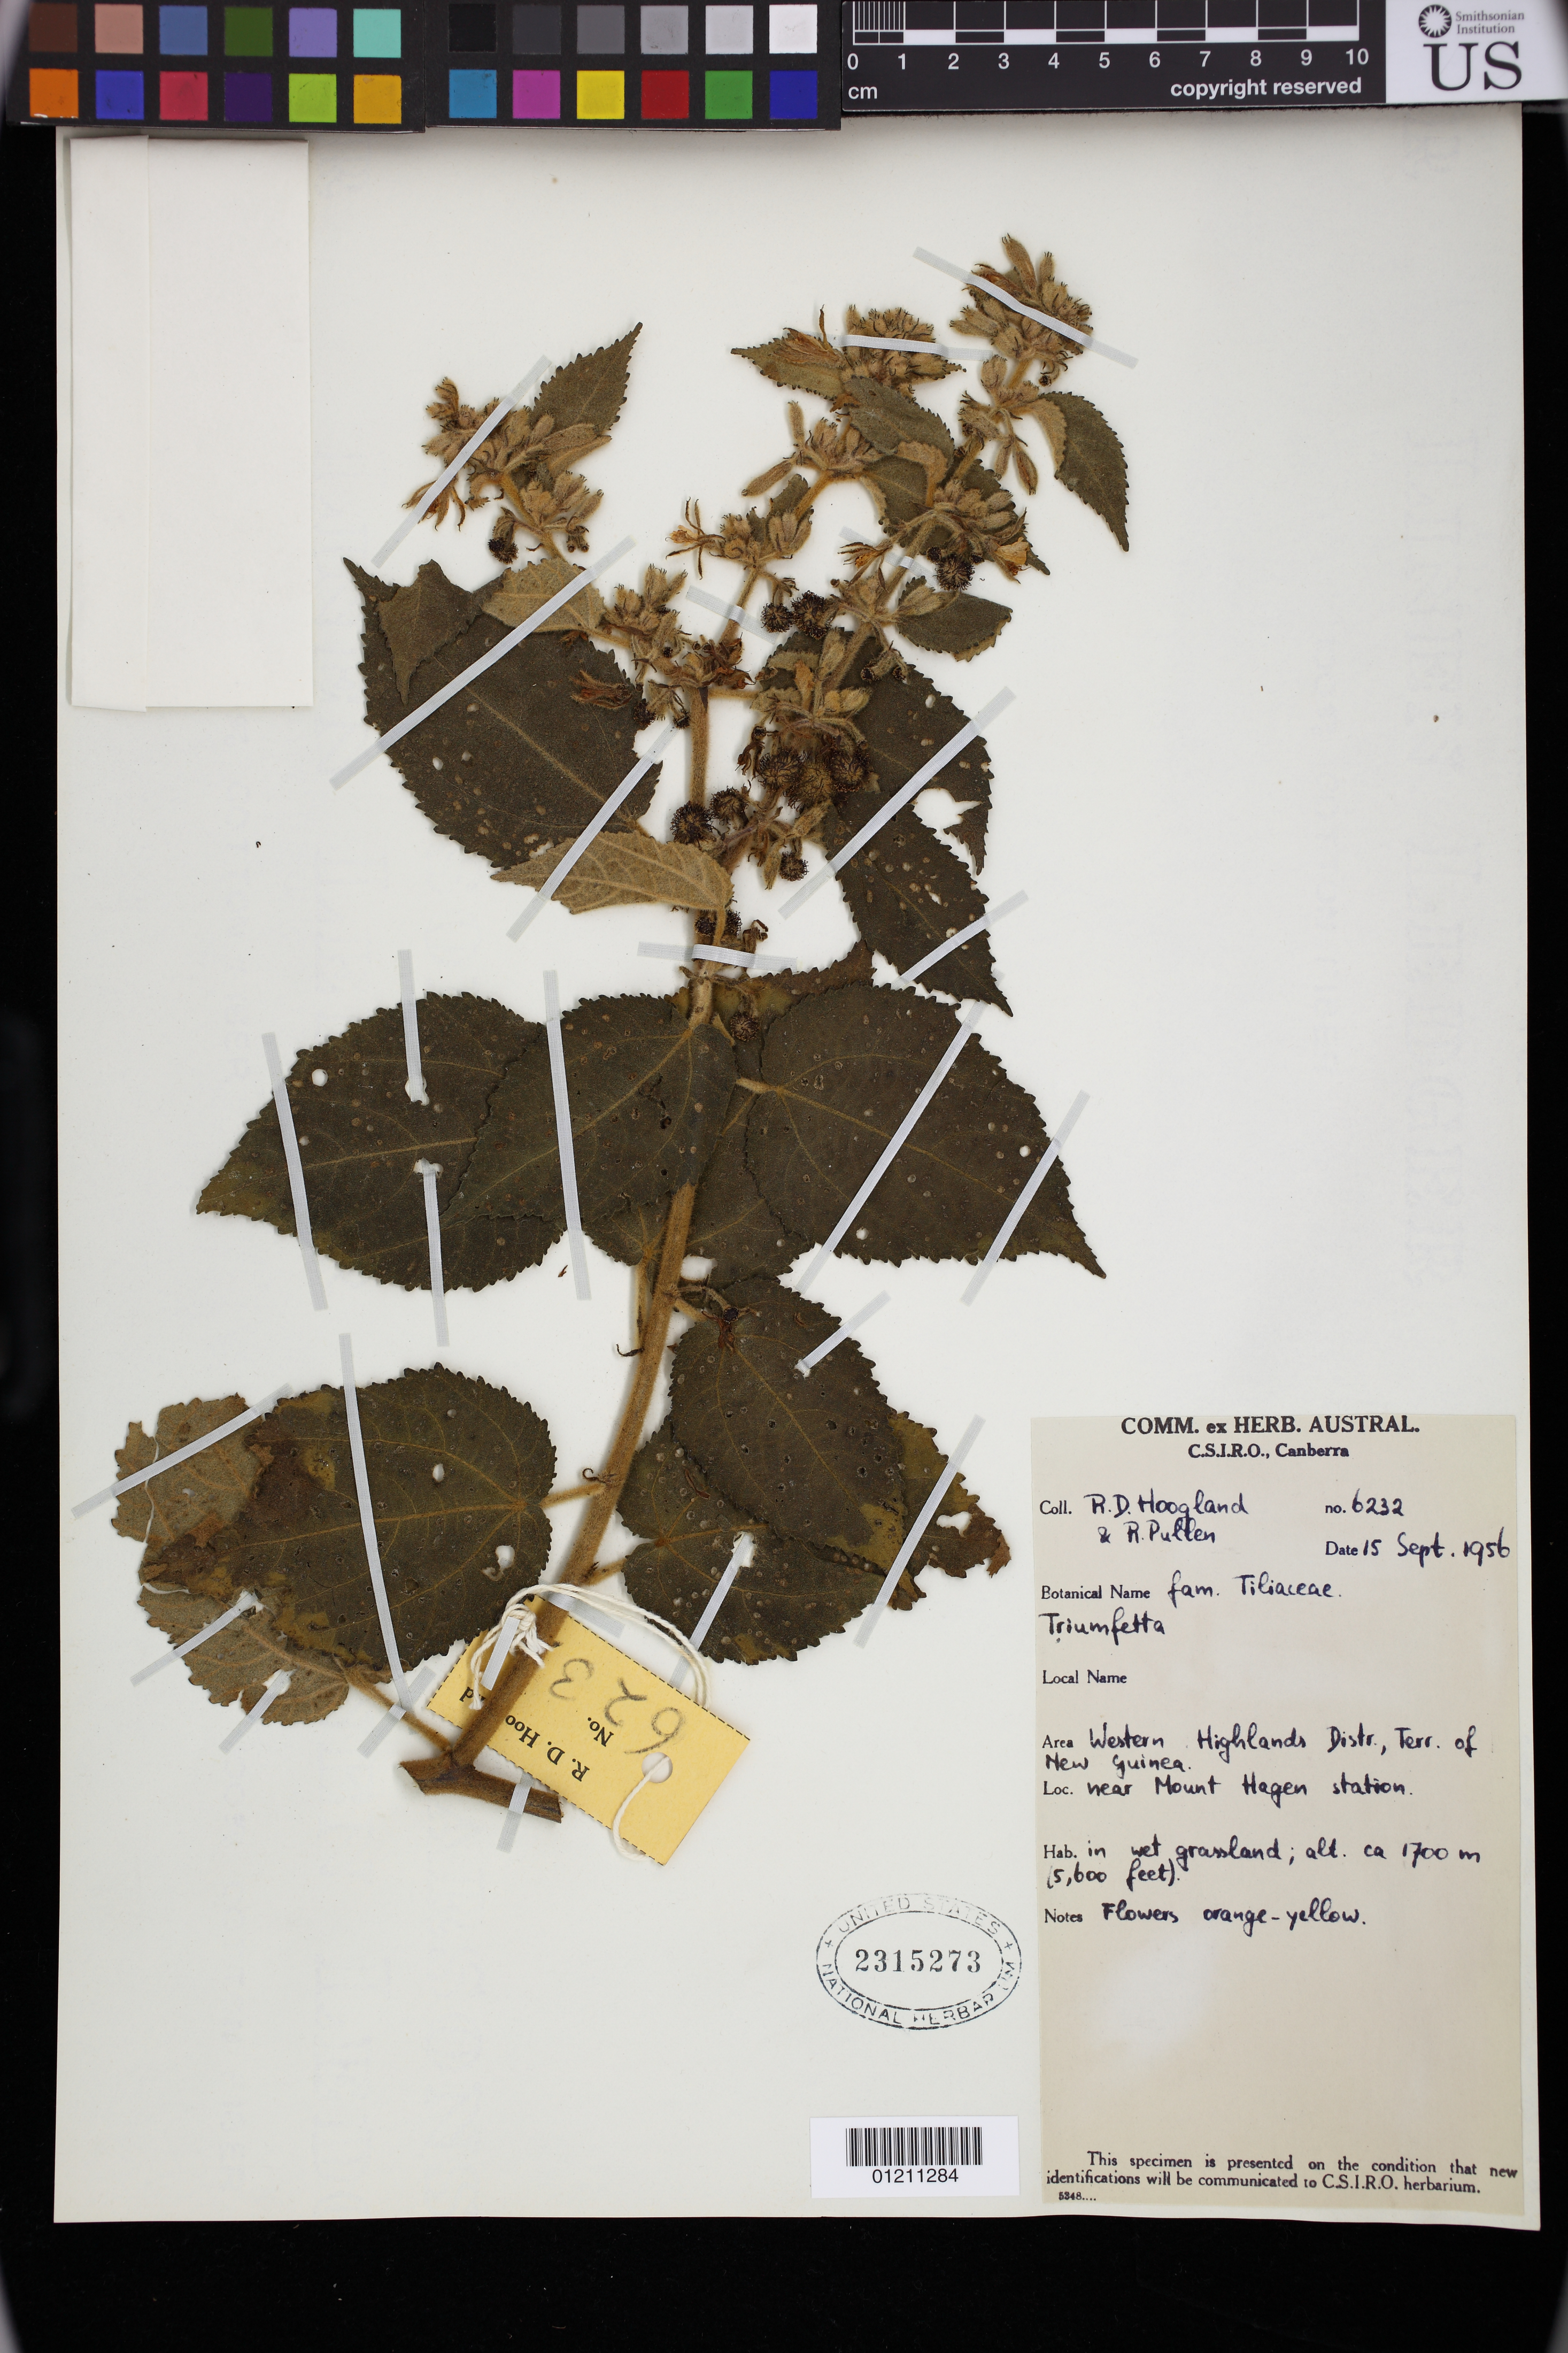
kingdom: Plantae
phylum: Tracheophyta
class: Magnoliopsida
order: Malvales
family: Malvaceae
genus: Triumfetta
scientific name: Triumfetta sp.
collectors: R. D. Hoogland & R. Pullen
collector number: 6232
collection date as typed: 15 Sep 1956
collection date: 1956-09-15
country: Papua New Guinea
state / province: Western Highlands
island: New Guinea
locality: Western Highlands Distr., Terr. of New Guinea. Near Mount Hagen station.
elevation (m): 1700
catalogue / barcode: US 2315273